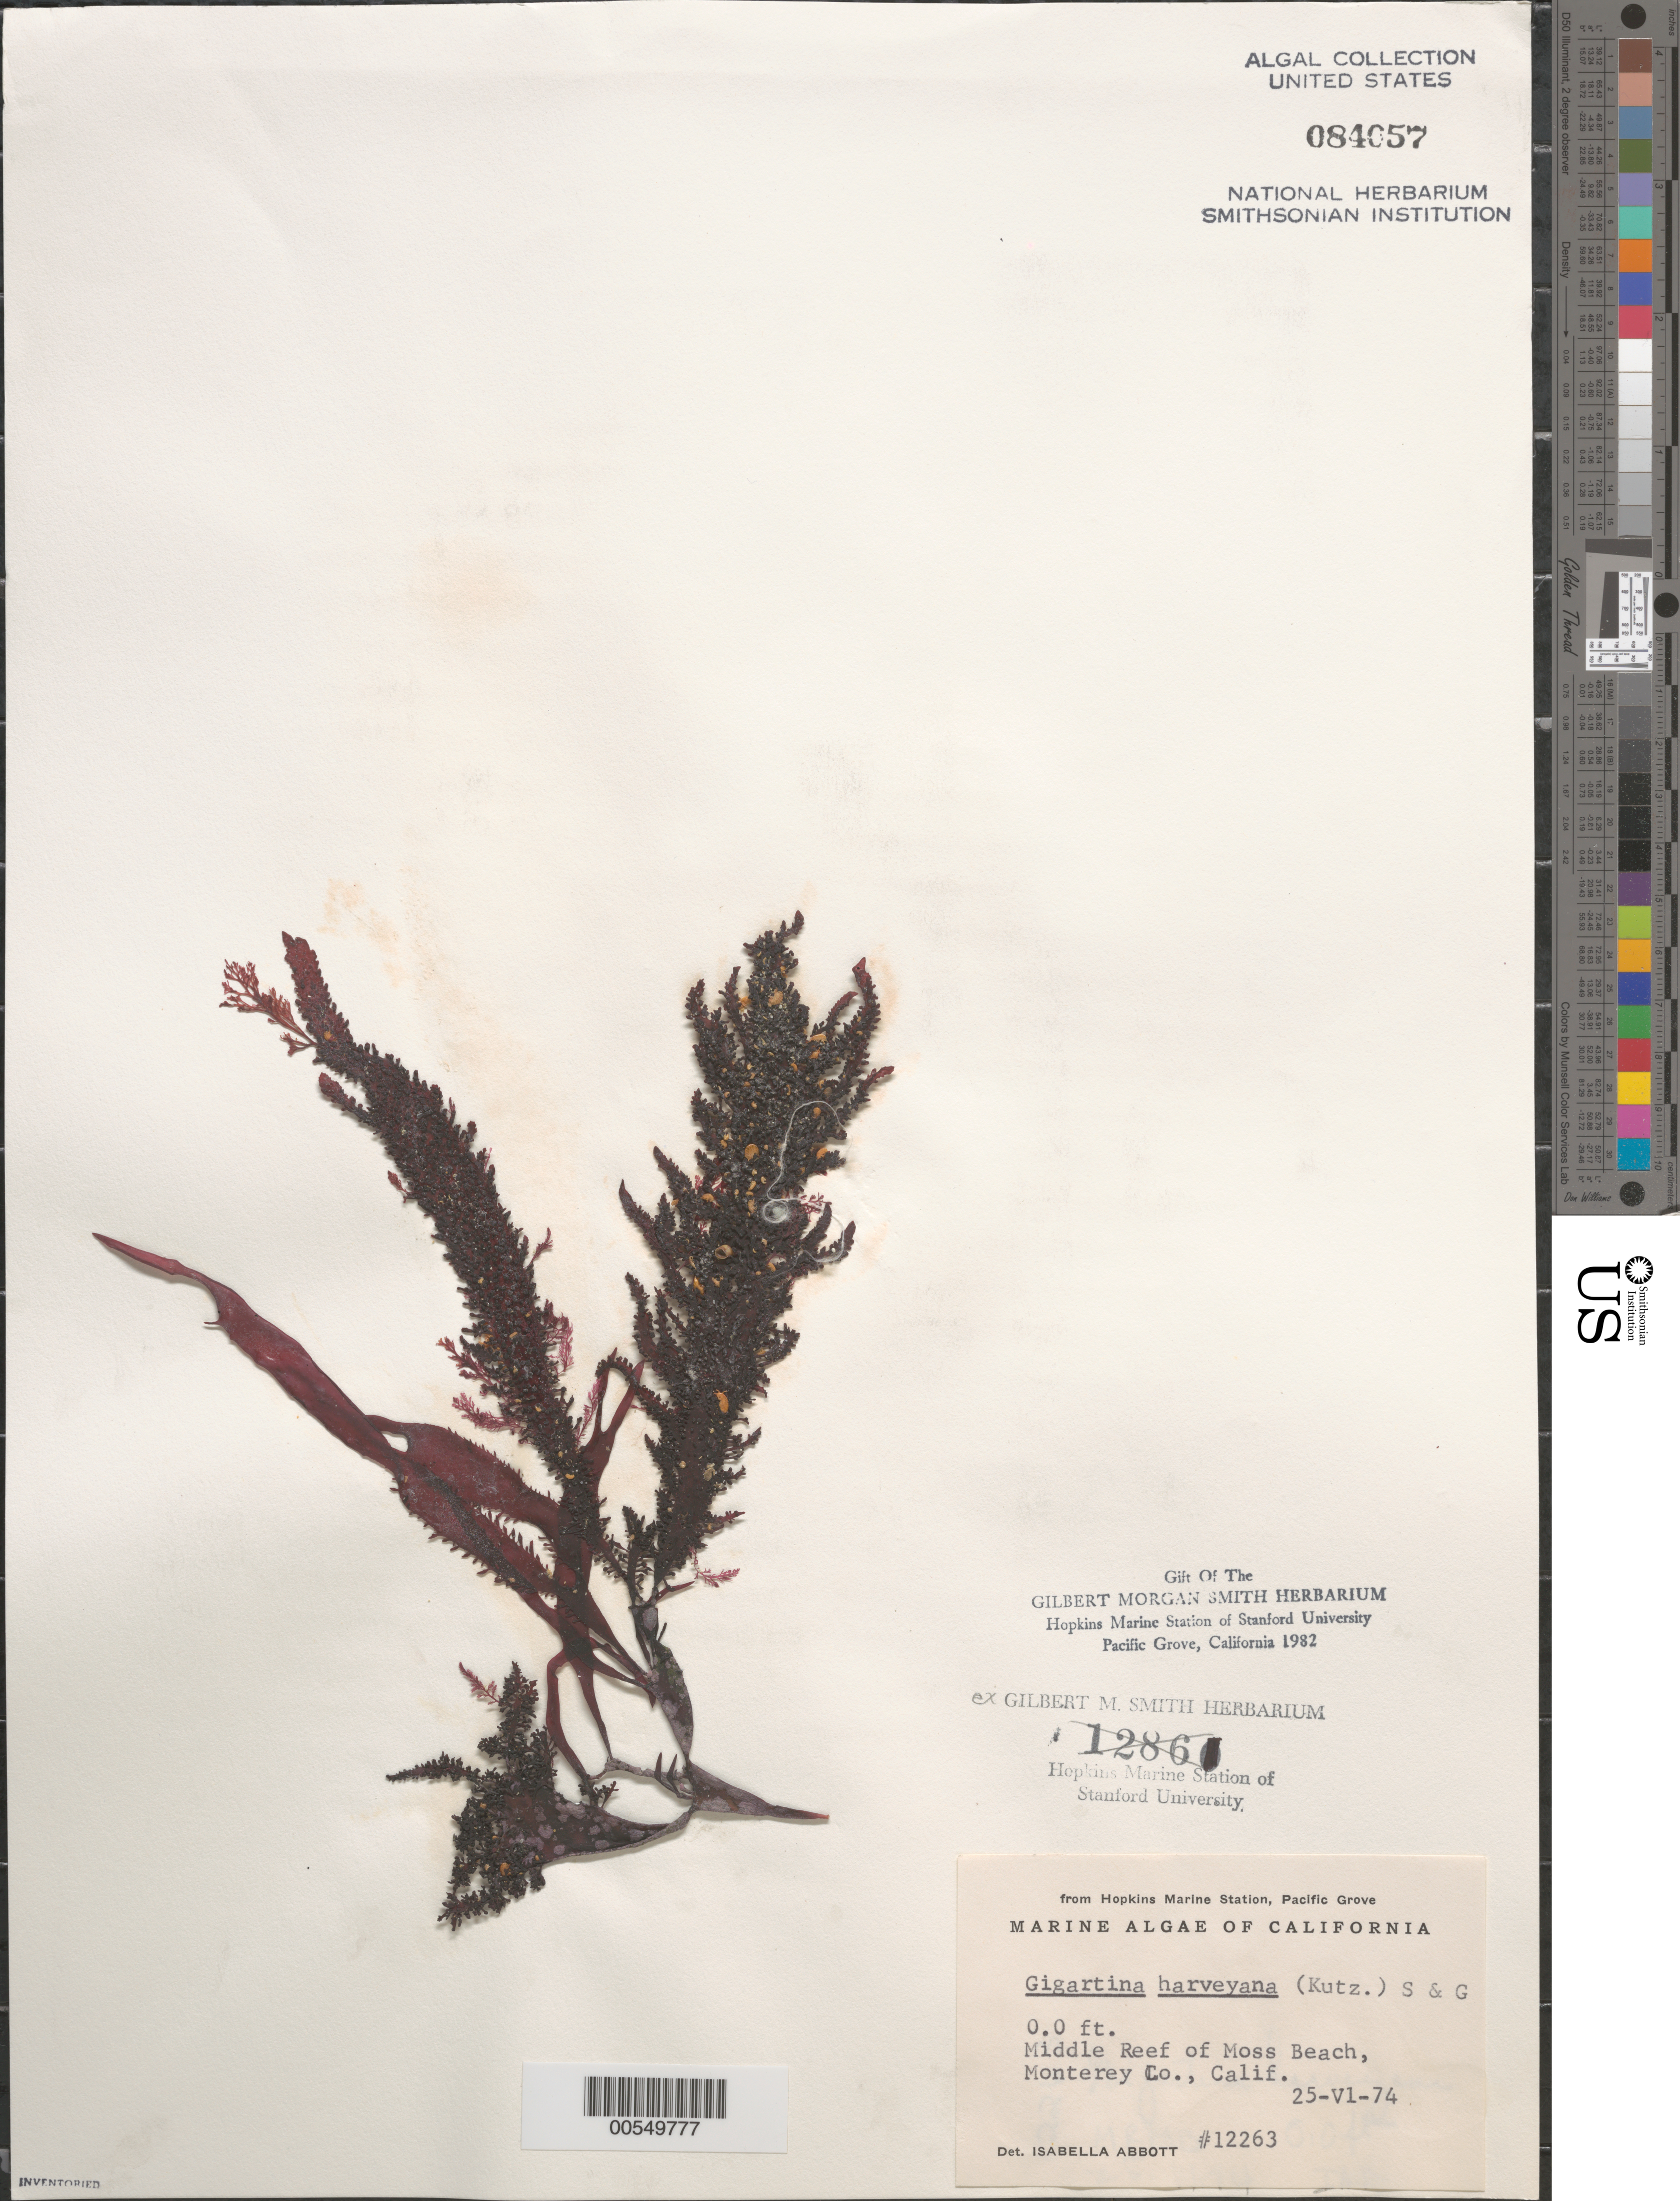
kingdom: Plantae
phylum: Rhodophyta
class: Florideophyceae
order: Gigartinales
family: Gigartinaceae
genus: Chondracanthus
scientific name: Chondracanthus harveyanus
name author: (Kütz.) Guiry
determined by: Algae name updating Project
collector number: IAA 12263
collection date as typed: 25 Jun 1974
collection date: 1974-06-25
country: United States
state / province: California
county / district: Monterey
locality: Middle Reef of Moss Beach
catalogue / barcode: US 84057